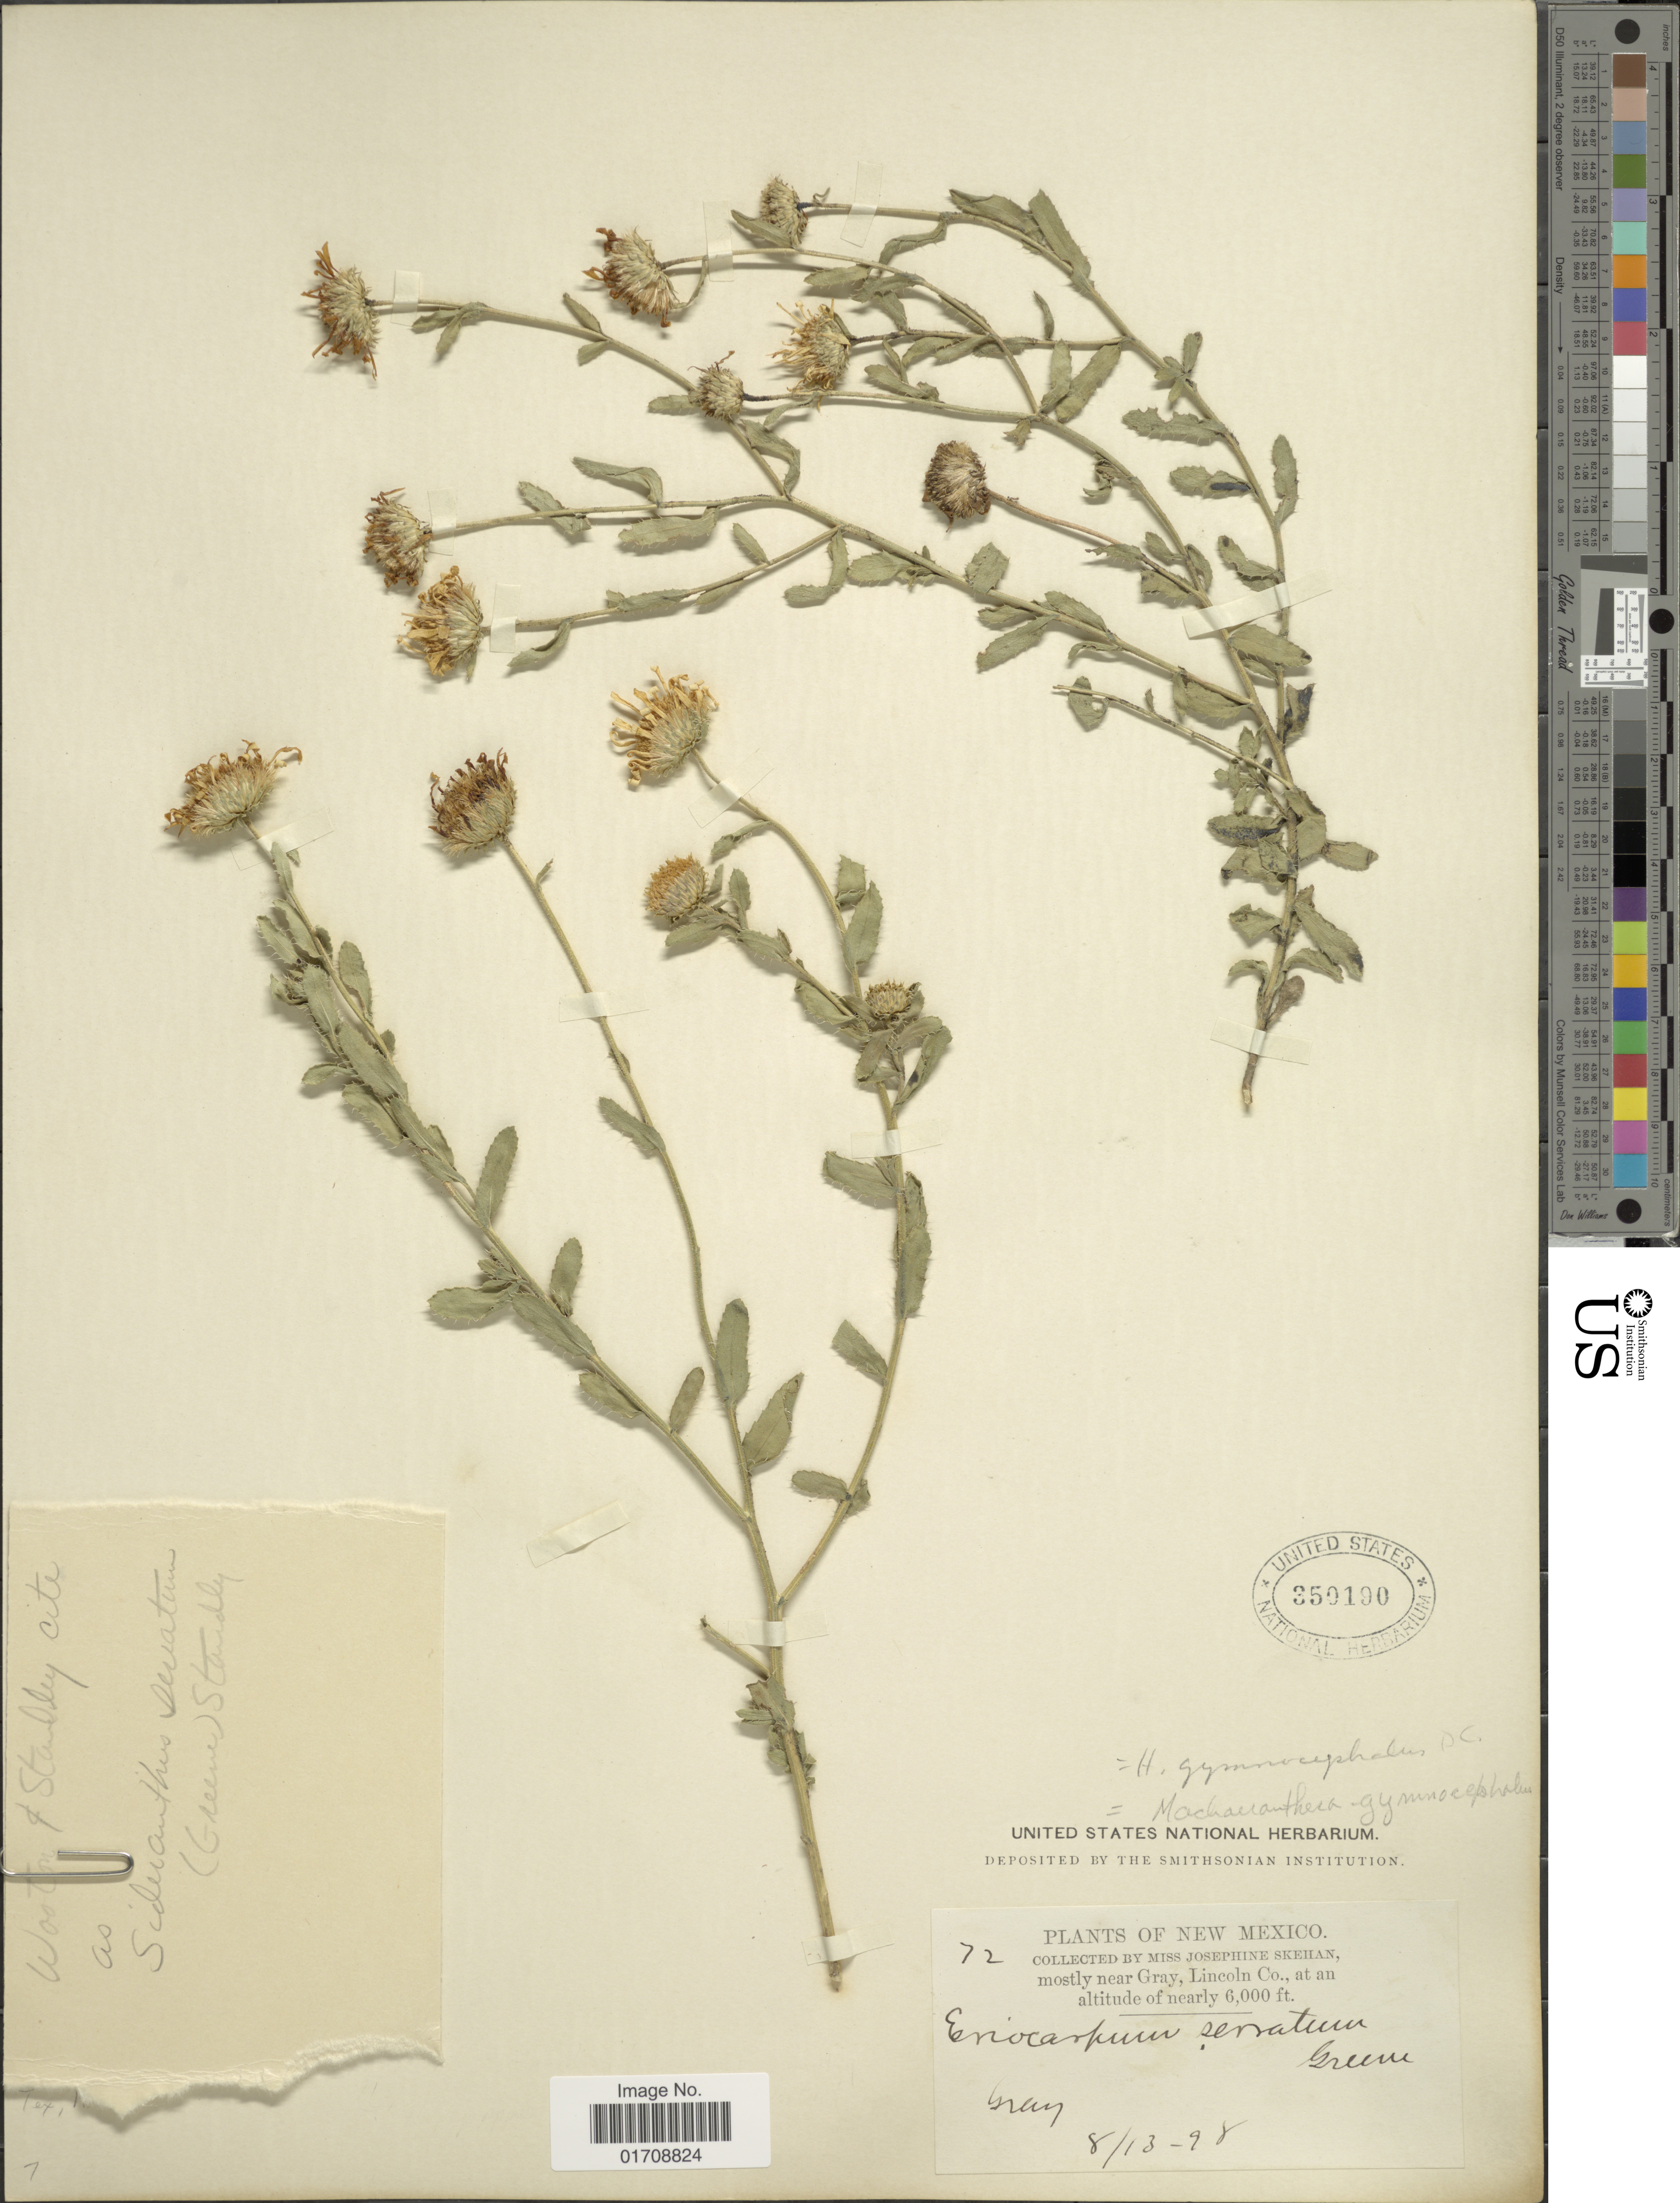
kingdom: Plantae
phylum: Tracheophyta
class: Magnoliopsida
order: Asterales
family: Asteraceae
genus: Machaeranthera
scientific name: Machaeranthera gymnocephala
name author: (DC.) Shinners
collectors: J. Skehan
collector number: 72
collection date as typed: Transcribed d/m/y: 13/8/98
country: United States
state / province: New Mexico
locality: Near Gray, Lincoln Co.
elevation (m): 1829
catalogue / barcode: US 350190